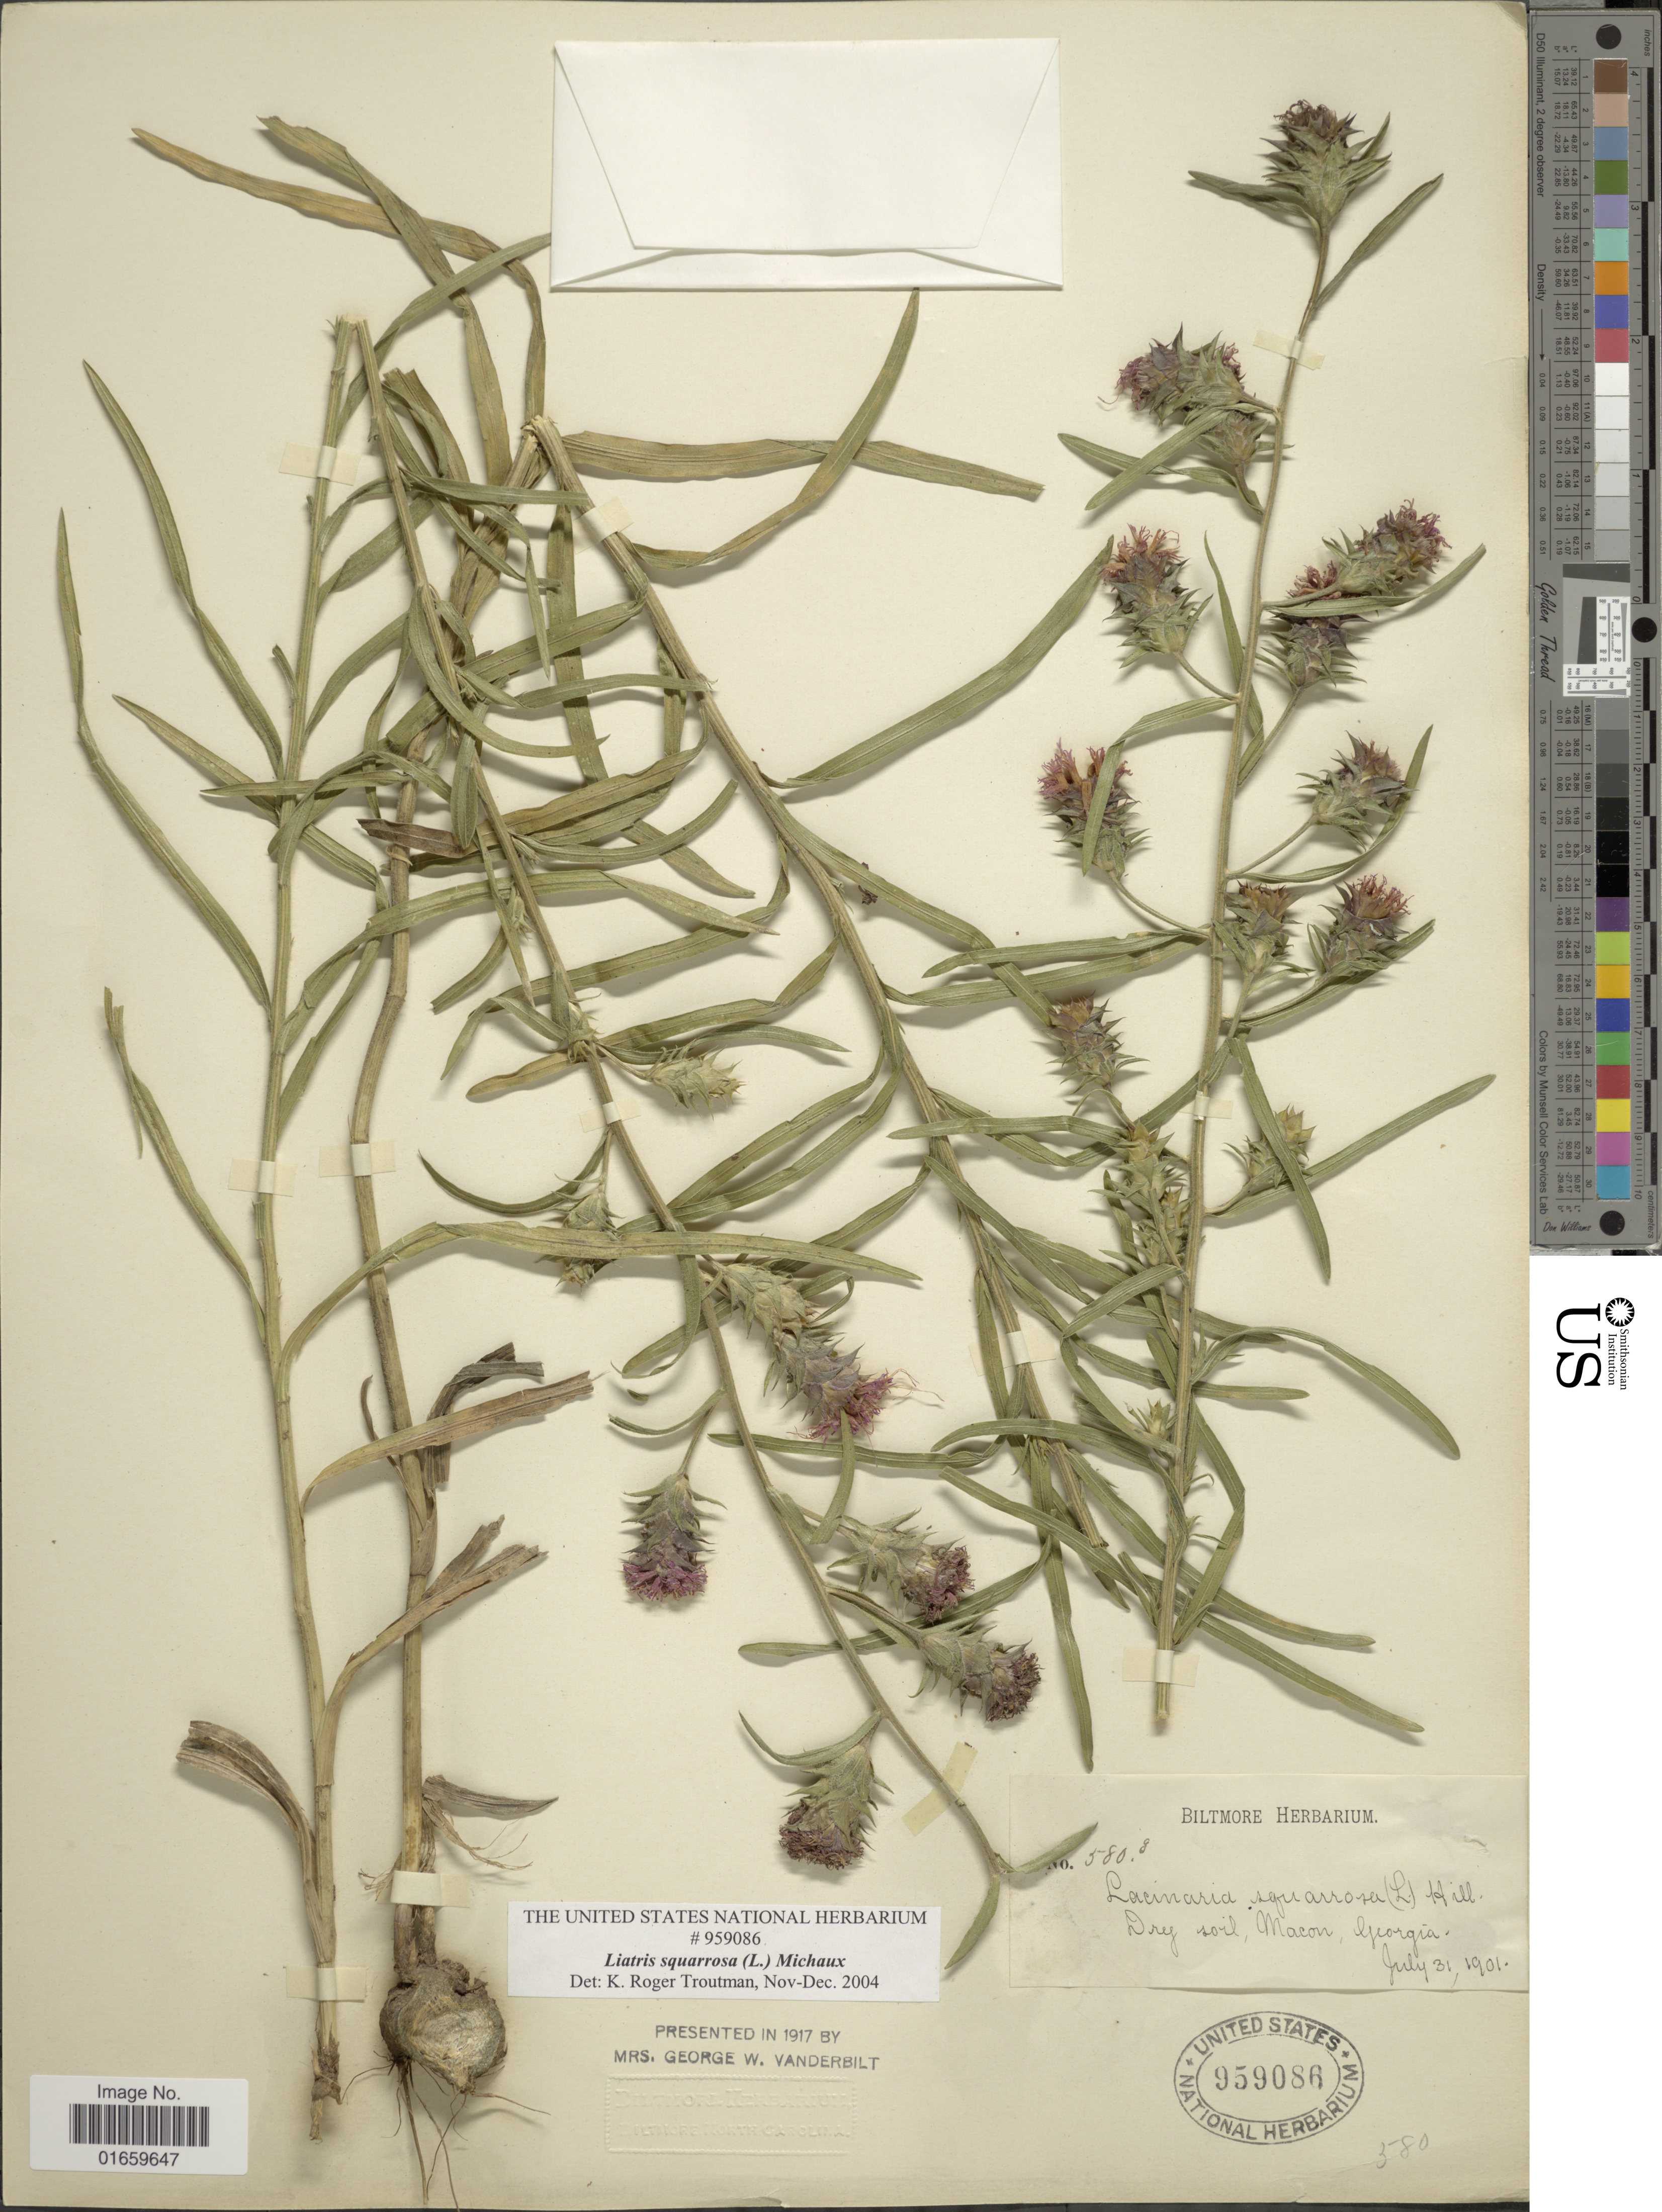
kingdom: Plantae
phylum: Tracheophyta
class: Magnoliopsida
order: Asterales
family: Asteraceae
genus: Liatris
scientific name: Liatris squarrosa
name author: (L.) Michx.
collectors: ex herb. Biltmore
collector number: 580g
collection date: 1901-07-31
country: United States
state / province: Georgia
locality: Macon, Georgia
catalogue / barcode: US 959086